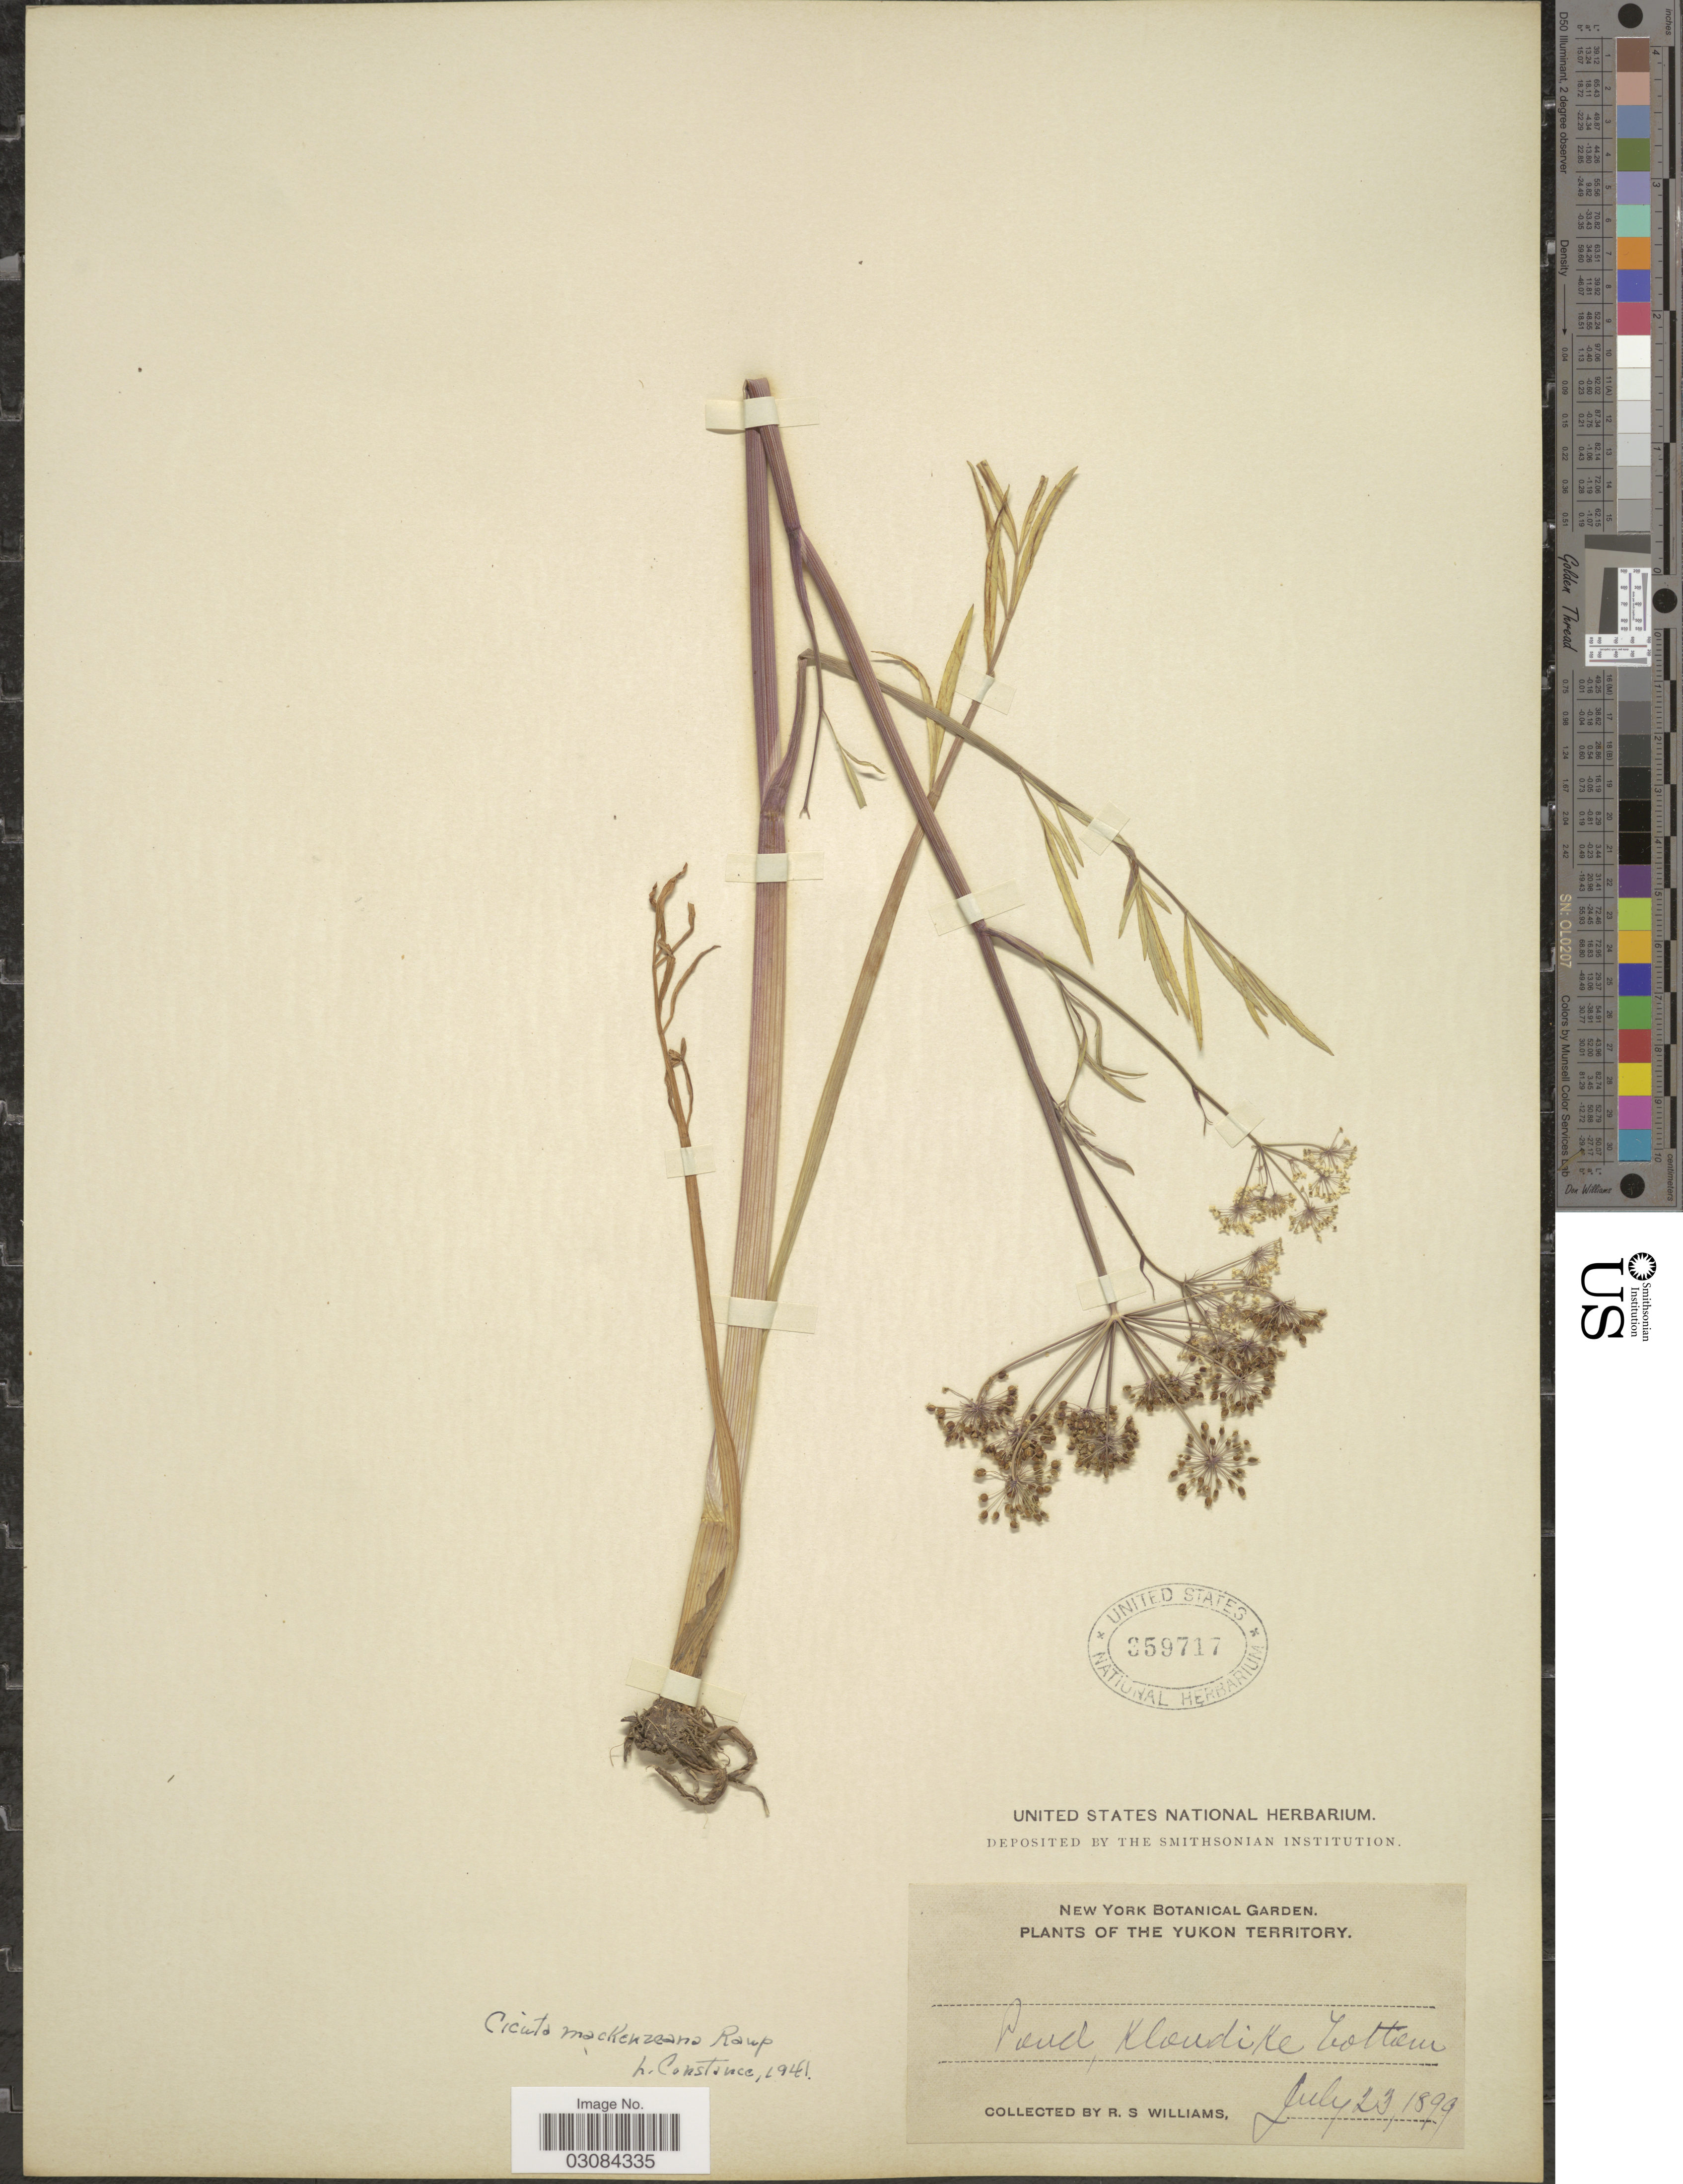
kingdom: Plantae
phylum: Tracheophyta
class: Magnoliopsida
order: Apiales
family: Apiaceae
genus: Cicuta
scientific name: Cicuta mackenzieana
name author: Raup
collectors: R. S. Williams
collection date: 1899-07-23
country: Canada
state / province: Yukon Territory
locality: Klondike bottom.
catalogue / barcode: US 359717